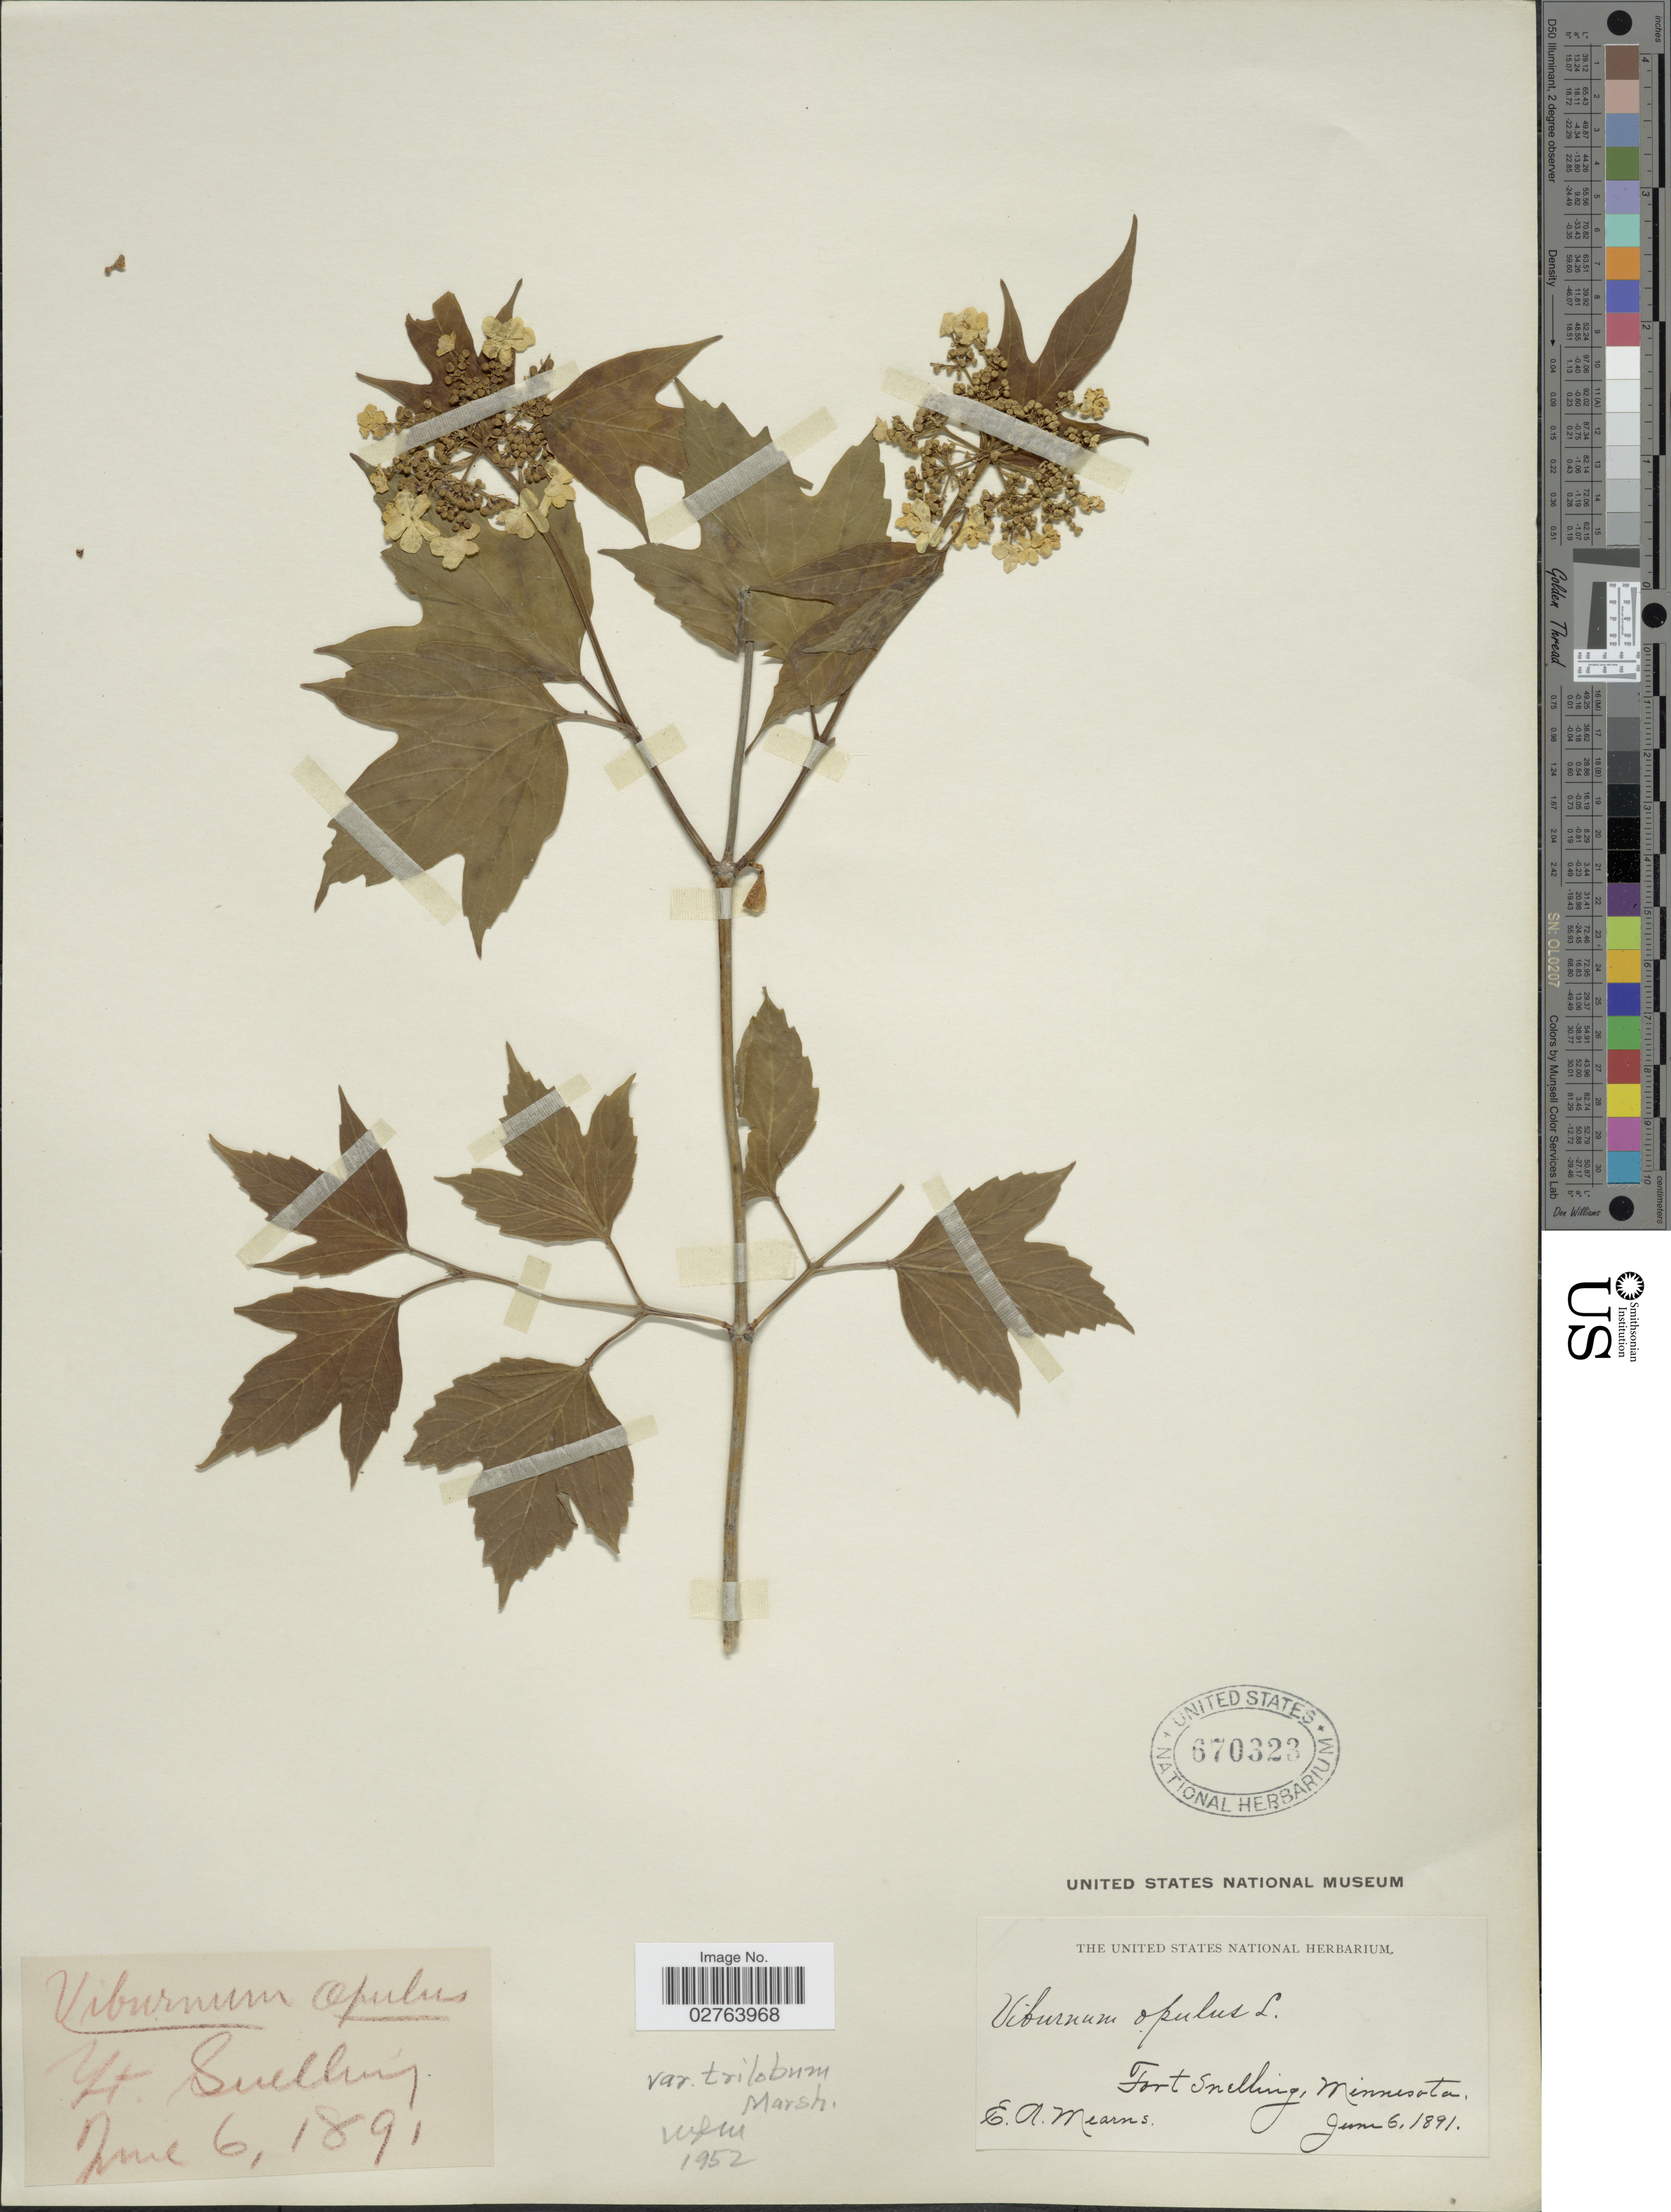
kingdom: Plantae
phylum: Tracheophyta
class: Magnoliopsida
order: Dipsacales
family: Viburnaceae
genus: Viburnum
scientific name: Viburnum opulus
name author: L.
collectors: E. A. Mearns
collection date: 1891-06-06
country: United States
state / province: Minnesota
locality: Fort Snelling.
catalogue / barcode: US 670323